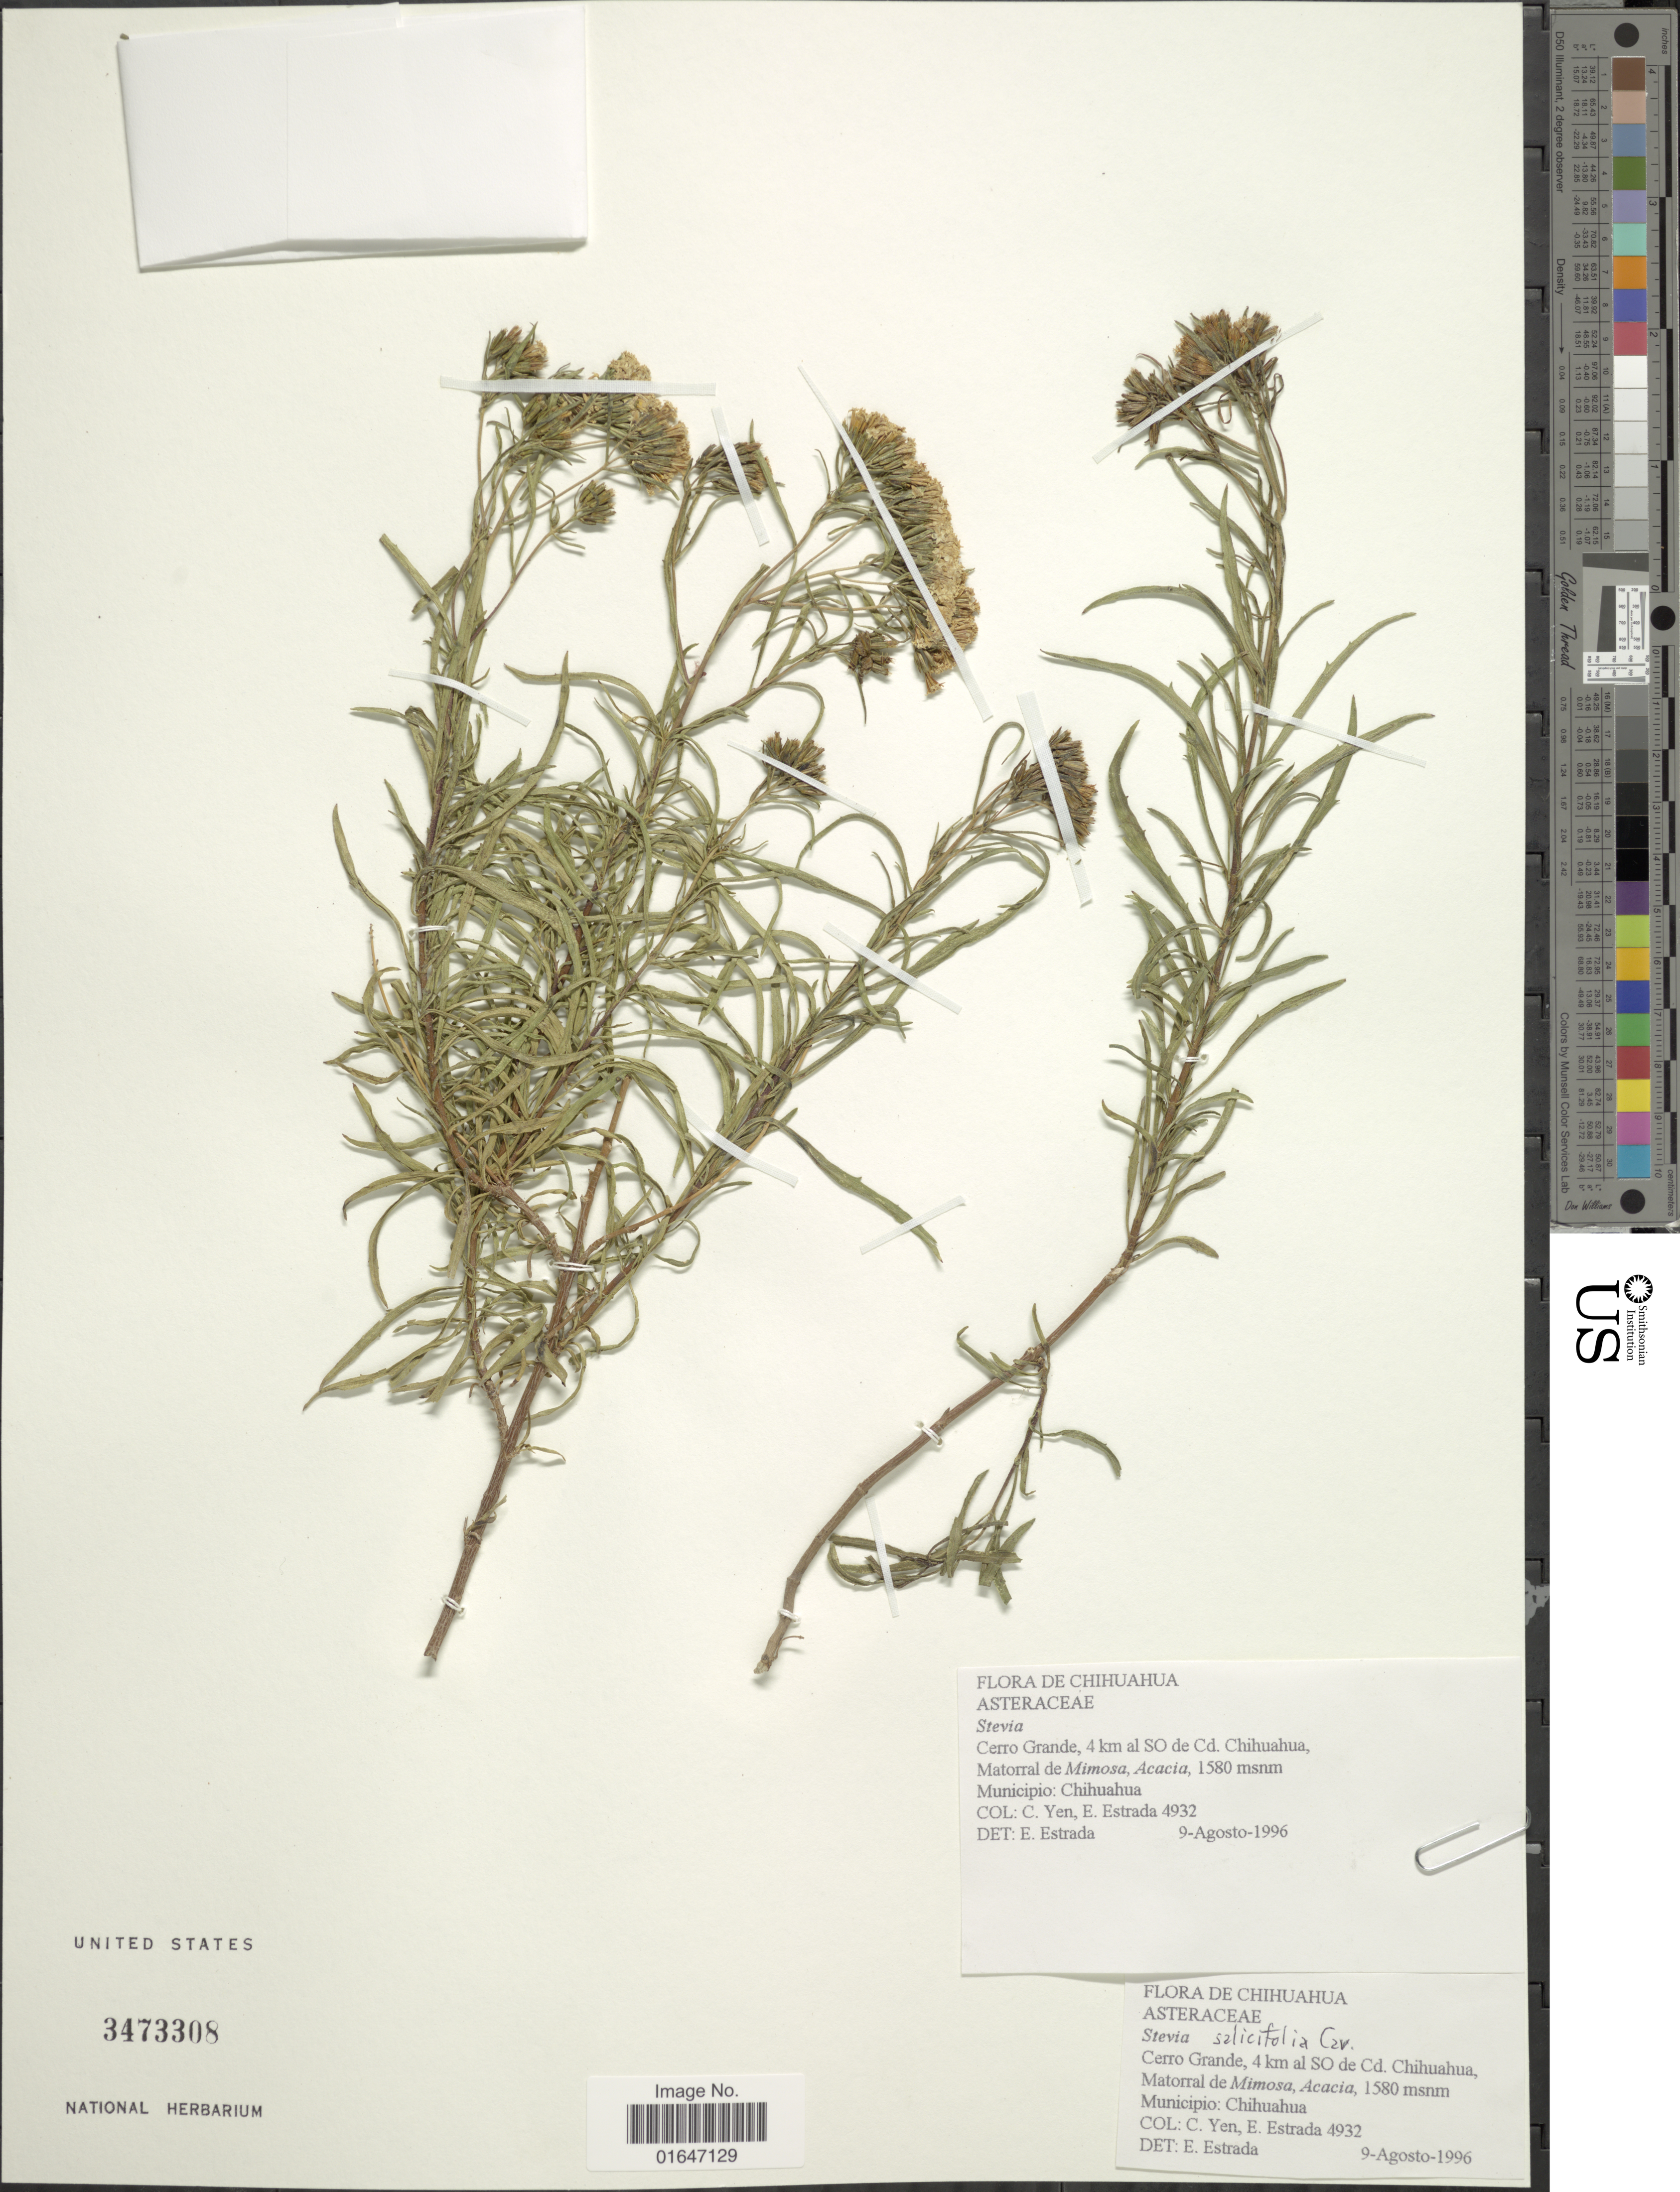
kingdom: Plantae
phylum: Tracheophyta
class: Magnoliopsida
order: Asterales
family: Asteraceae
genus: Stevia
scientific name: Stevia salicifolia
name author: Cav.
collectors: C. Yen & E. Estrada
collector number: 4932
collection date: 1996-08-09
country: Mexico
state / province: Chihuahua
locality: Cerro Grande, 4 km al SO de Cd, Chihuahua.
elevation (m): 1580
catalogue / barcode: US 3473308